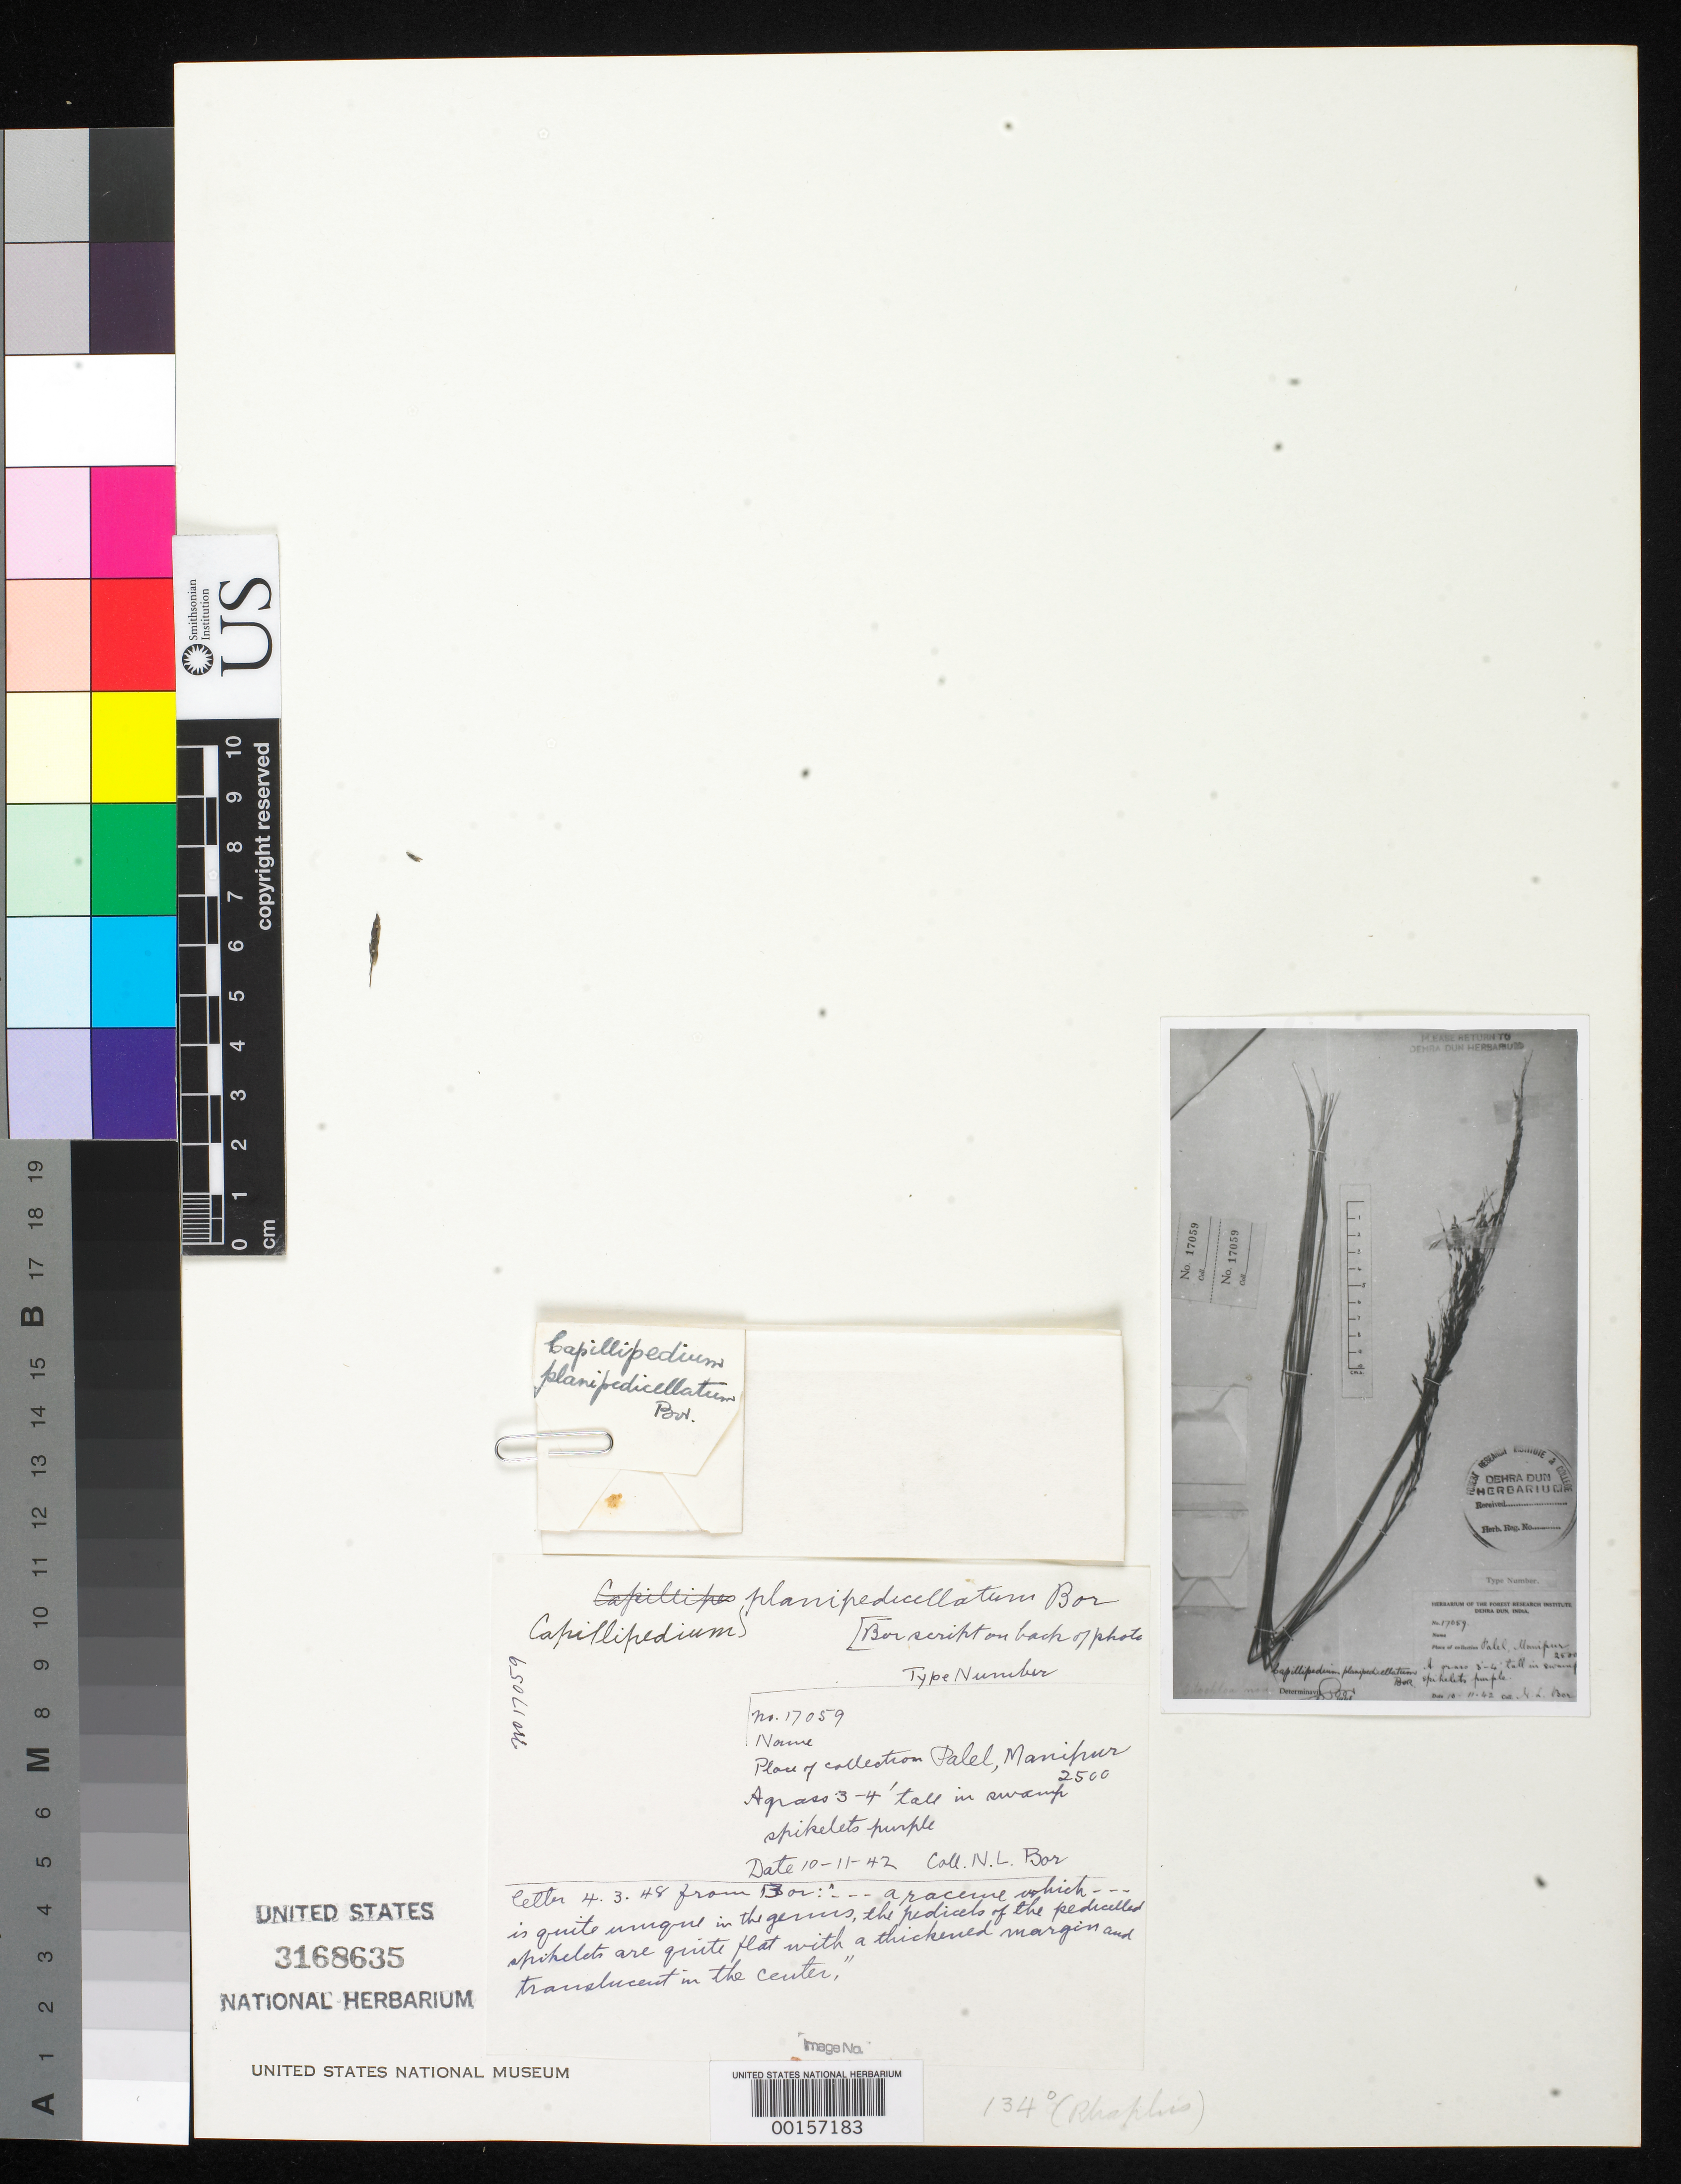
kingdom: Plantae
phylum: Tracheophyta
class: Liliopsida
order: Poales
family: Poaceae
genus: Capillipedium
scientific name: Capillipedium planipedicellatum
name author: Bor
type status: Type Fragment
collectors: N. L. Bor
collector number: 17059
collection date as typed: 10 --- 1942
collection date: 1942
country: India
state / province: Manipur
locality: Palel, in swamps.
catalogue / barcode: US 3168635